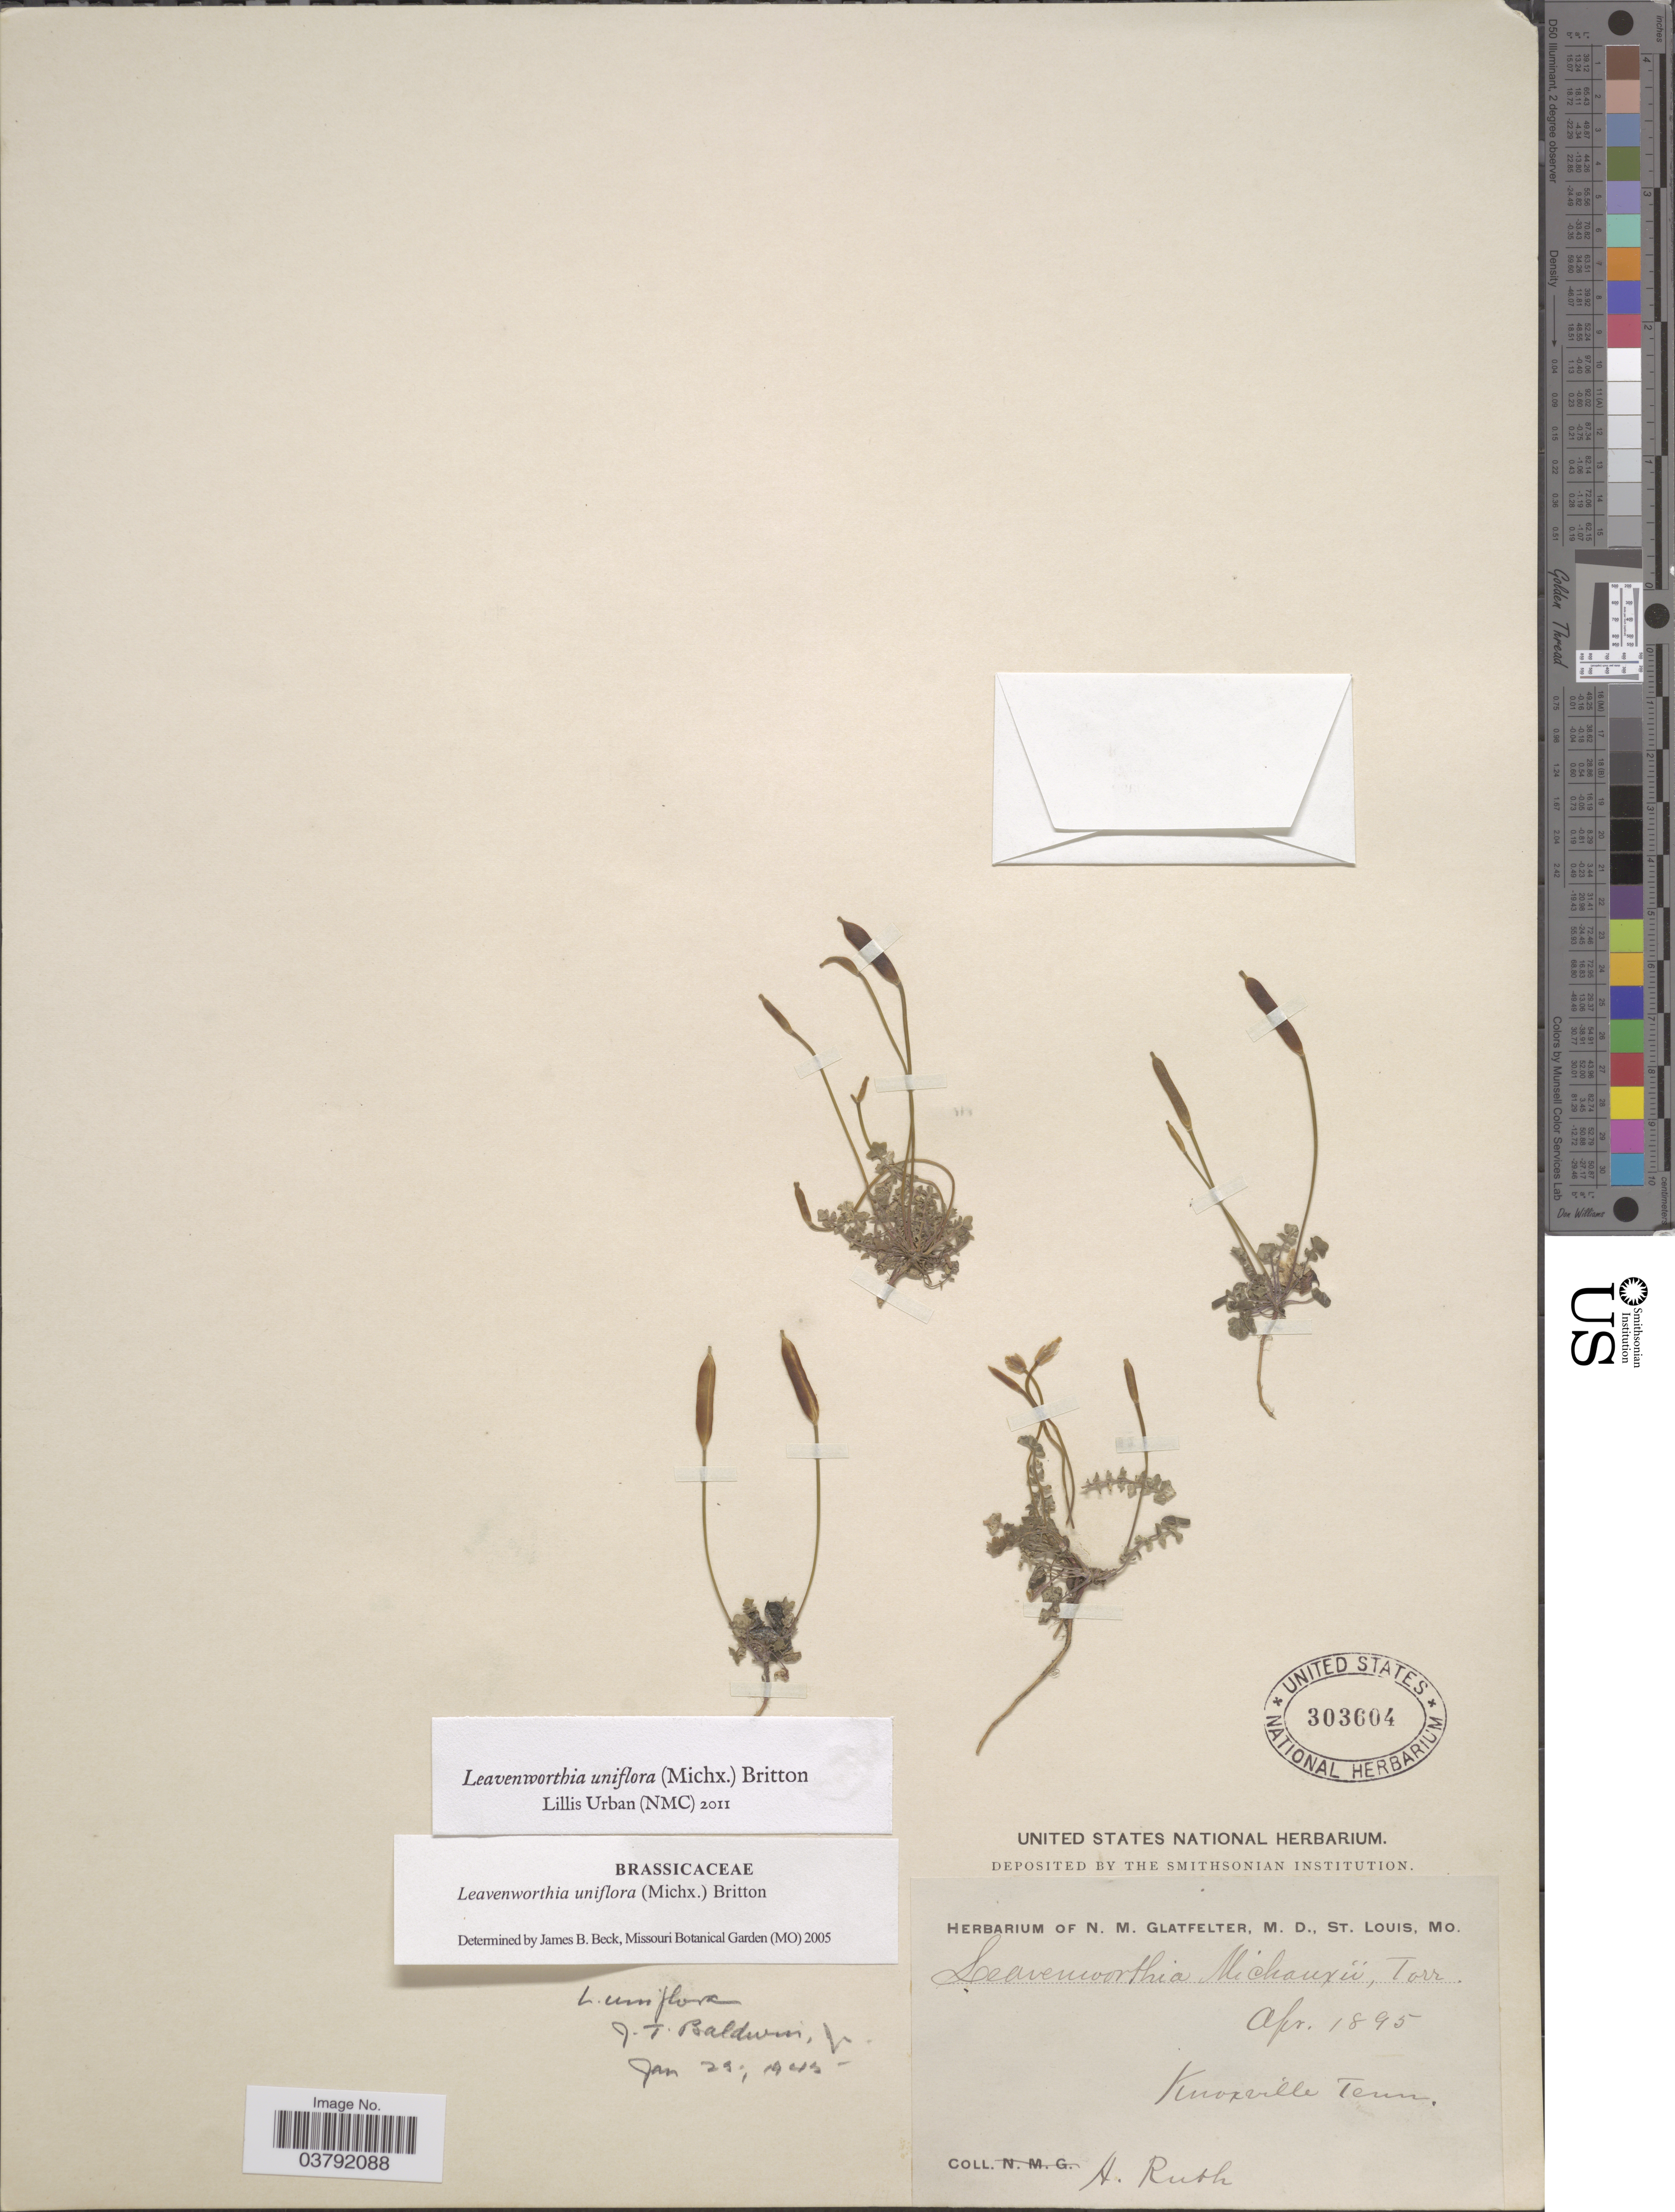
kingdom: Plantae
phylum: Tracheophyta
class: Magnoliopsida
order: Brassicales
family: Brassicaceae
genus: Leavenworthia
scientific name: Leavenworthia uniflora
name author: (Michx.) Britton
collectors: A. Ruth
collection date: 1895-04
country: United States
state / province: Tennessee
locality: Knoxville.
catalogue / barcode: US 303604